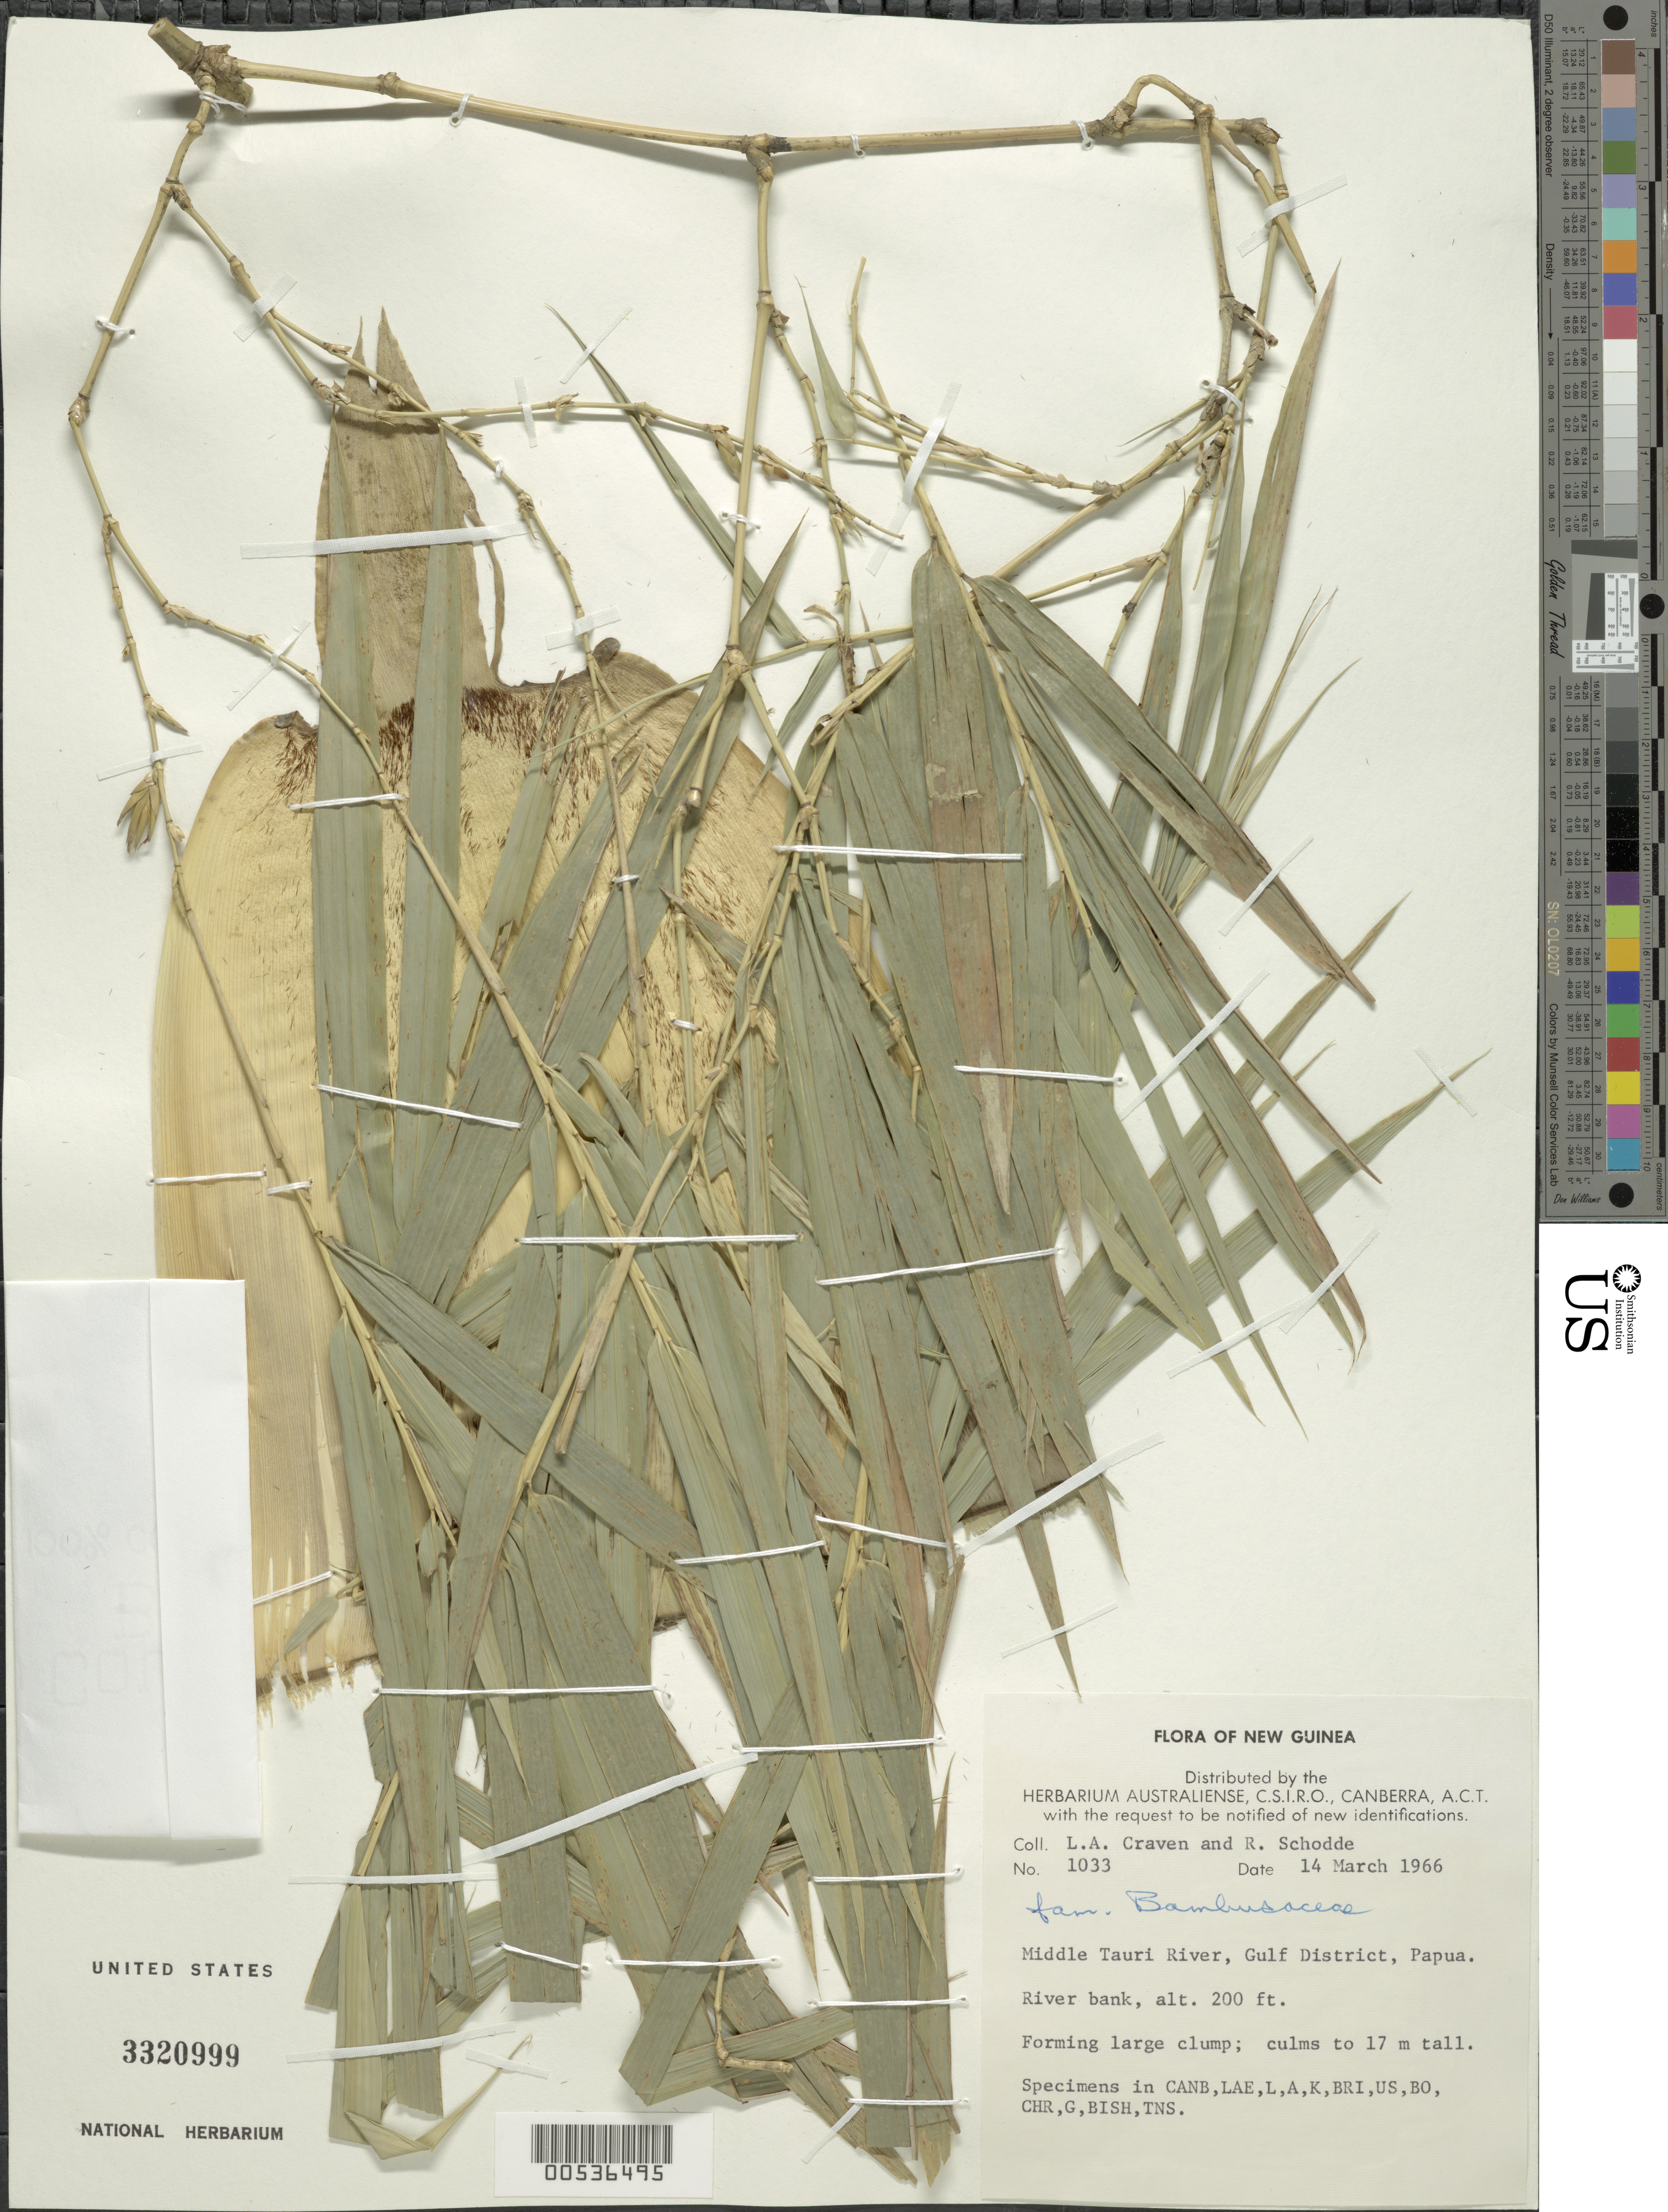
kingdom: Plantae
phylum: Tracheophyta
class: Liliopsida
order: Poales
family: Poaceae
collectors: L. A. Craven & R. Schodde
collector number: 1033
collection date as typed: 14 Mar 1966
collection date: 1966-03-14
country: Papua New Guinea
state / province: Gulf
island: New Guinea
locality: Middle tauri river, gulf dist.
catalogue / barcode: US 3320999